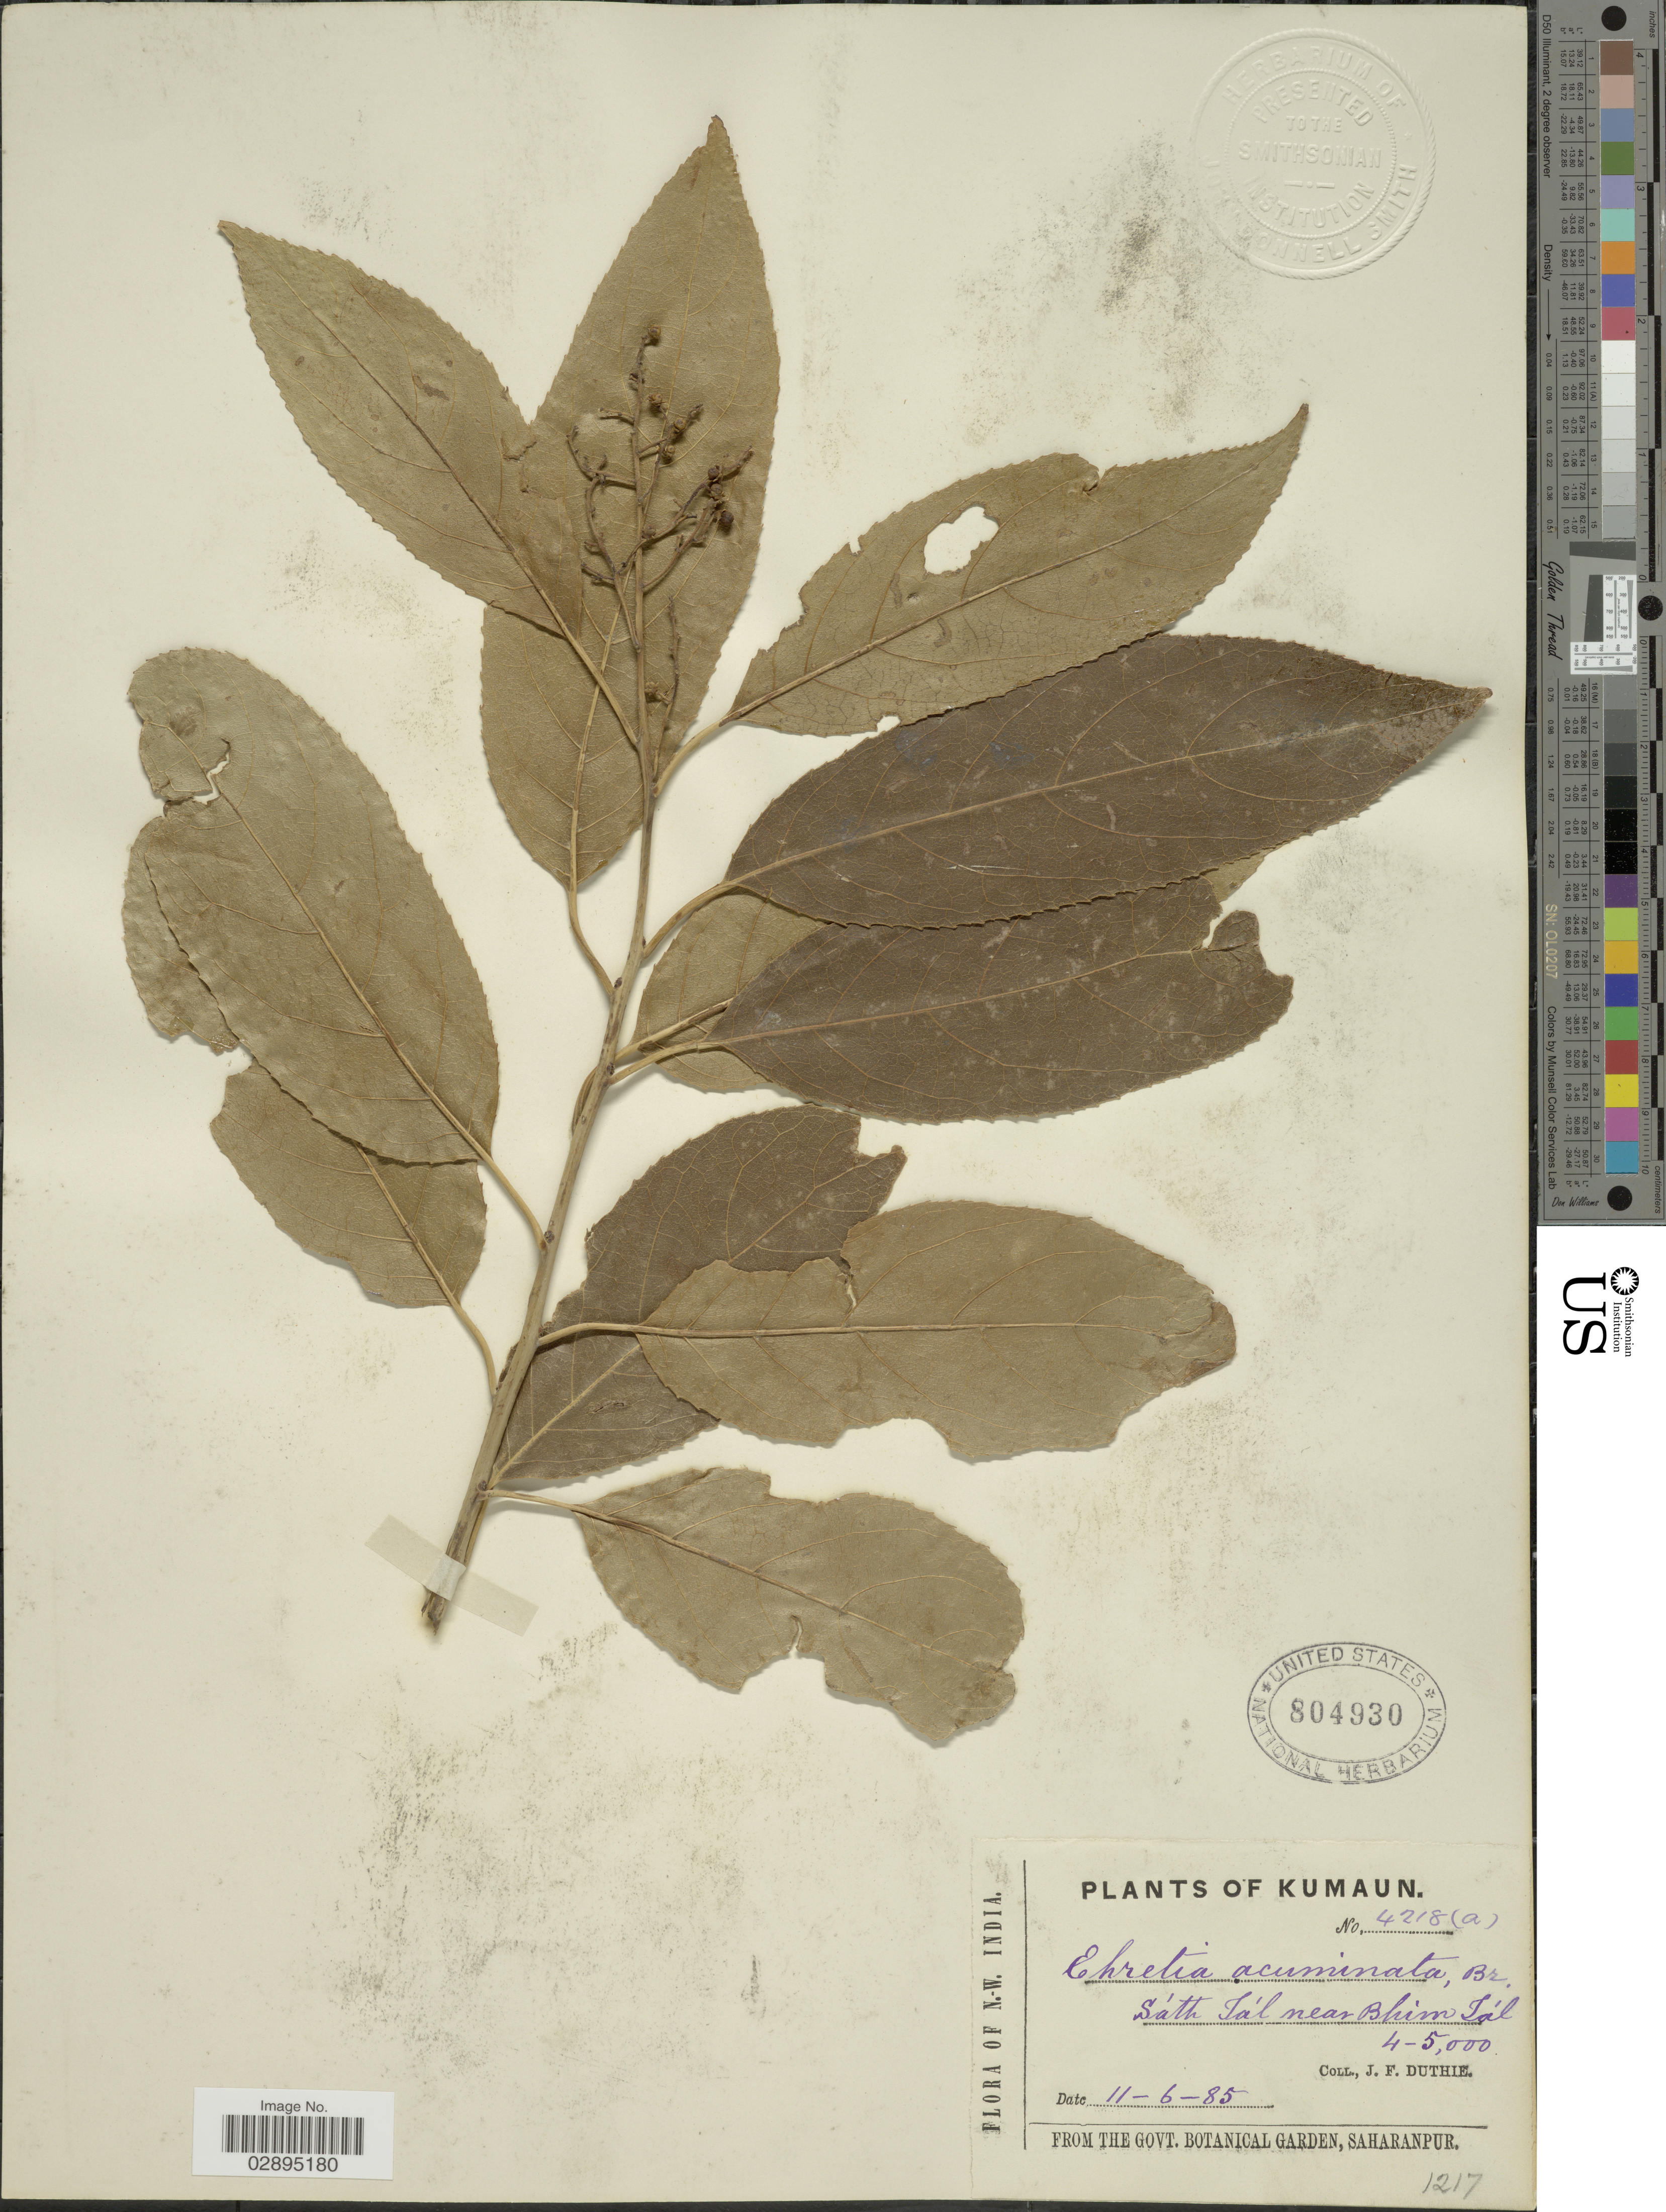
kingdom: Plantae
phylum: Tracheophyta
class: Magnoliopsida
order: Boraginales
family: Ehretiaceae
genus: Ehretia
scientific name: Ehretia acuminata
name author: R. Br.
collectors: J. F. Duthie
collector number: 4218(a)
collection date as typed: Transcribed d/m/y: 11/6/85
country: India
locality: Kumaun. N.W. India. Sàth Tàl near Bhim Tàl.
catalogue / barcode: US 804930